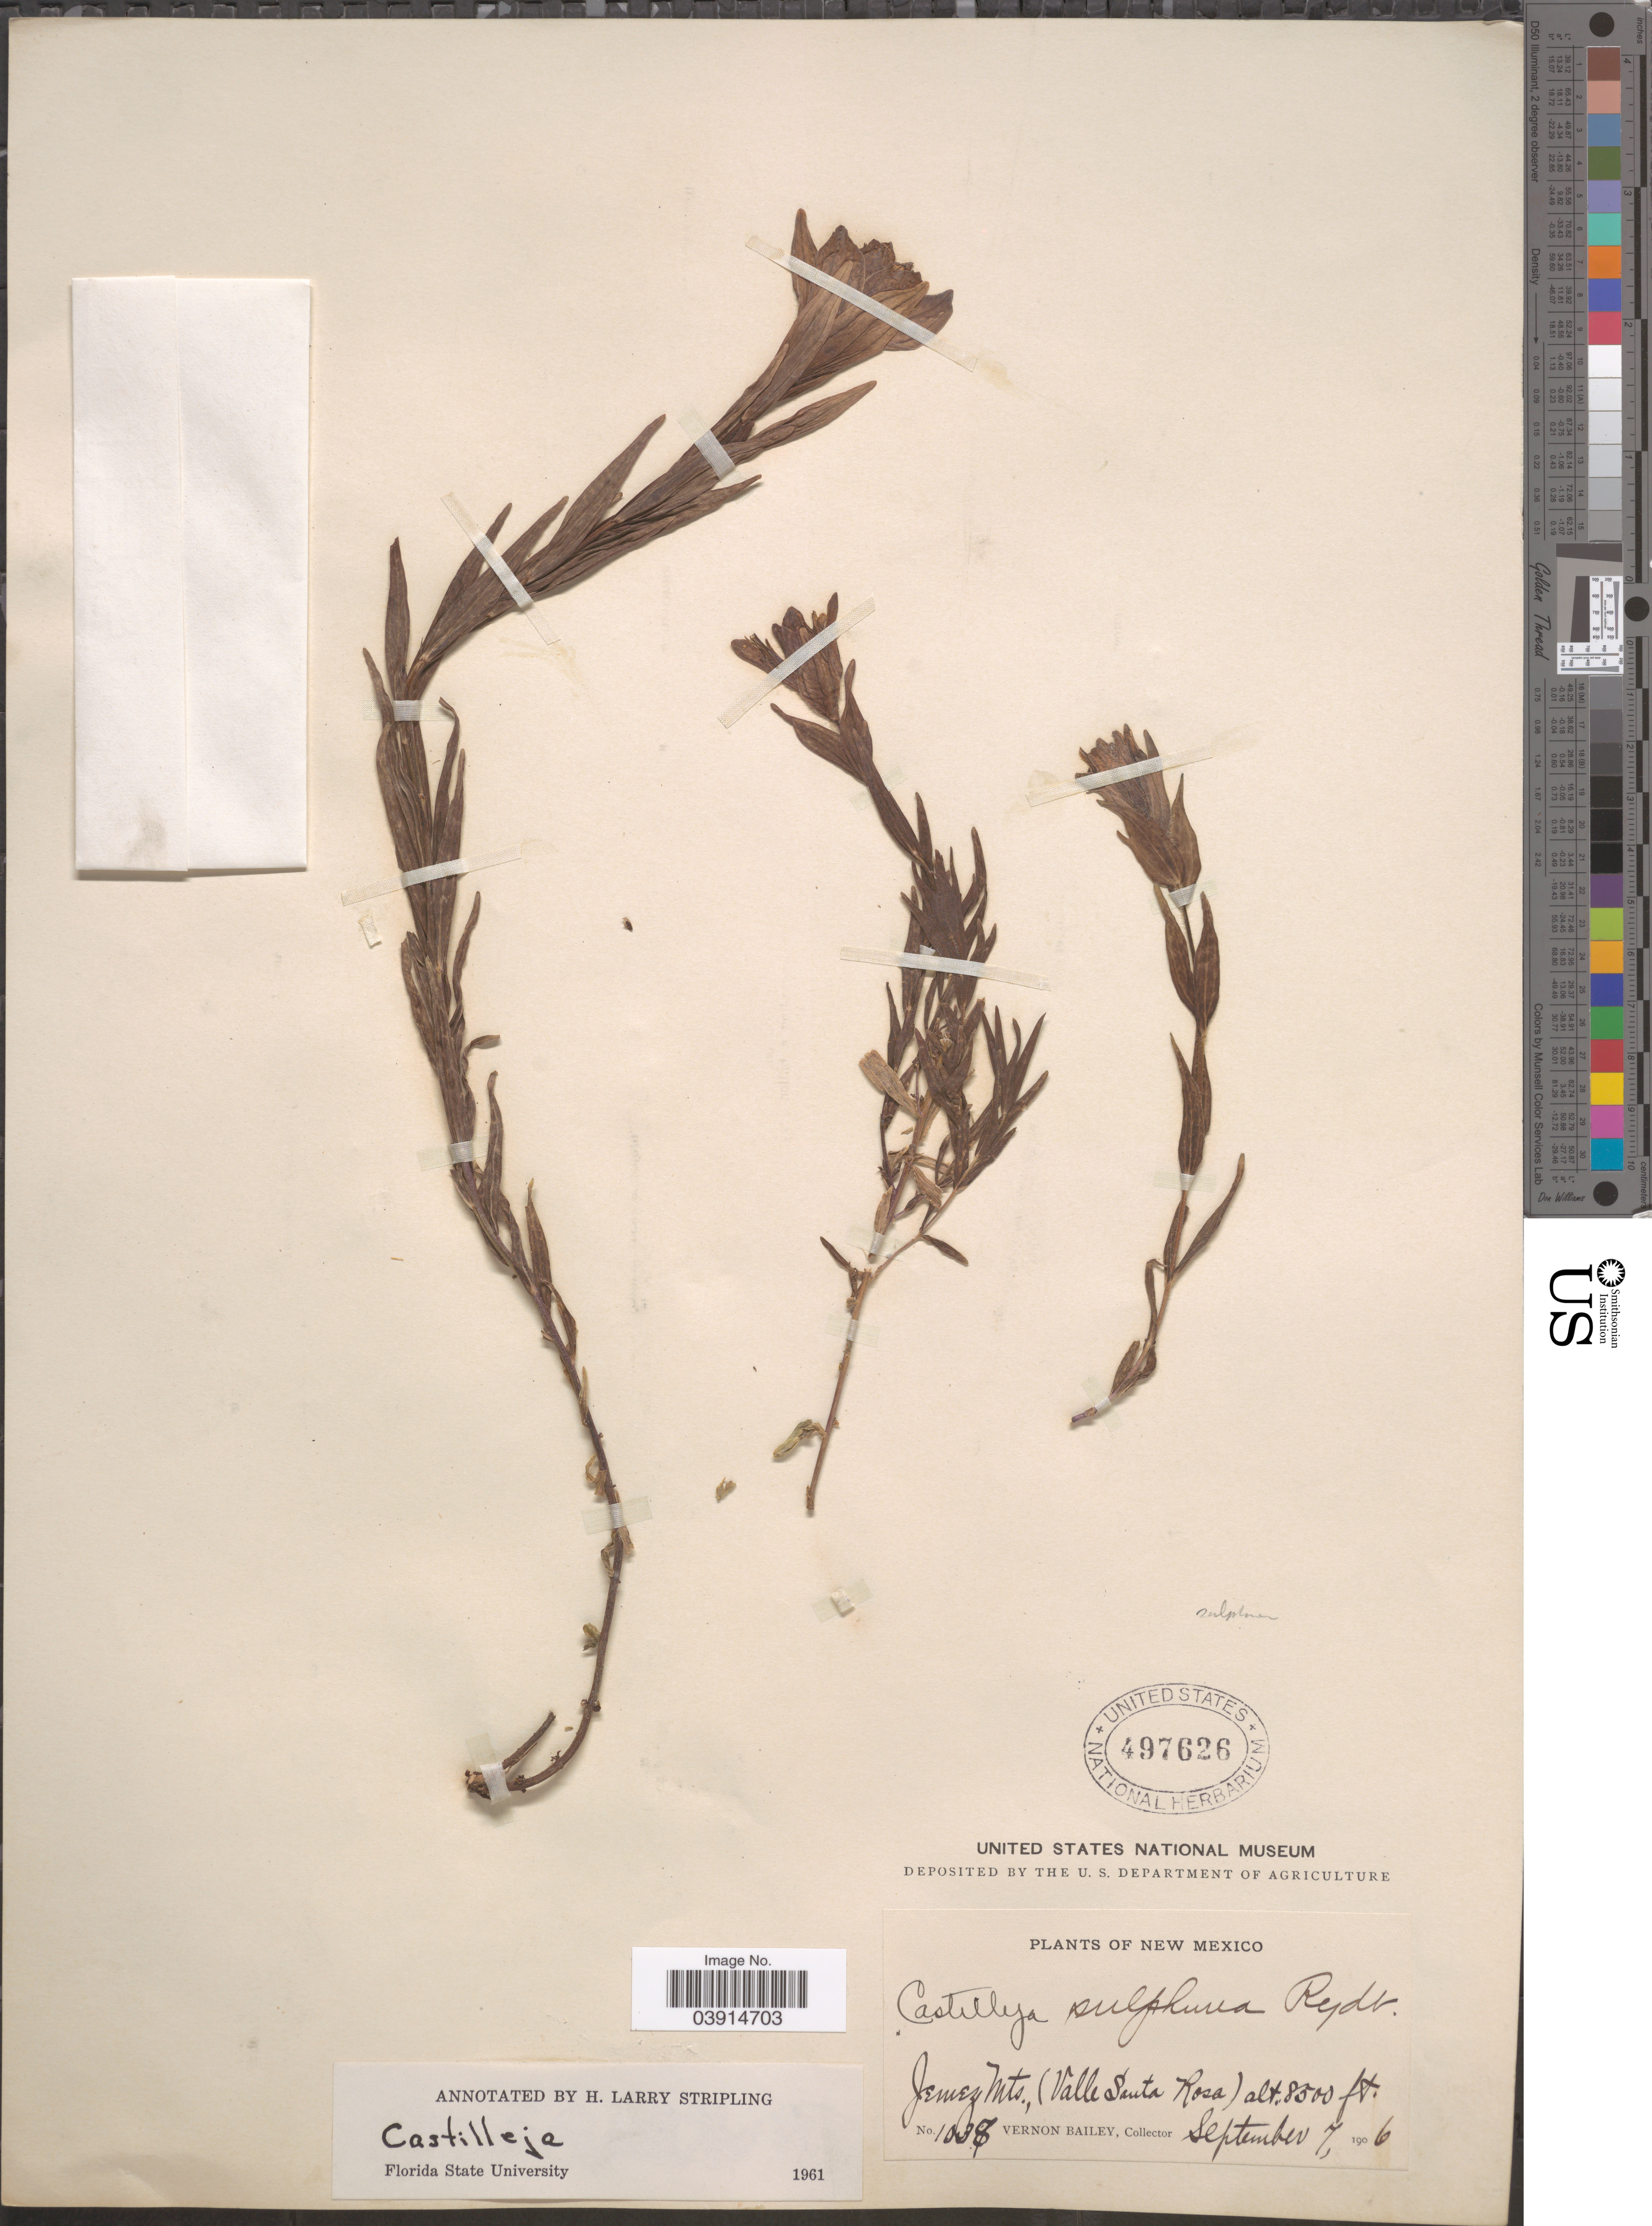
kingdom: Plantae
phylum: Tracheophyta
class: Magnoliopsida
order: Lamiales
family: Orobanchaceae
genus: Castilleja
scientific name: Castilleja sp.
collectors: V. O. Bailey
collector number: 1038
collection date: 1906-09-07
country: United States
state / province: New Mexico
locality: Jemez Mts., (Valle Santa Rosa).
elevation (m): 2591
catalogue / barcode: US 497626